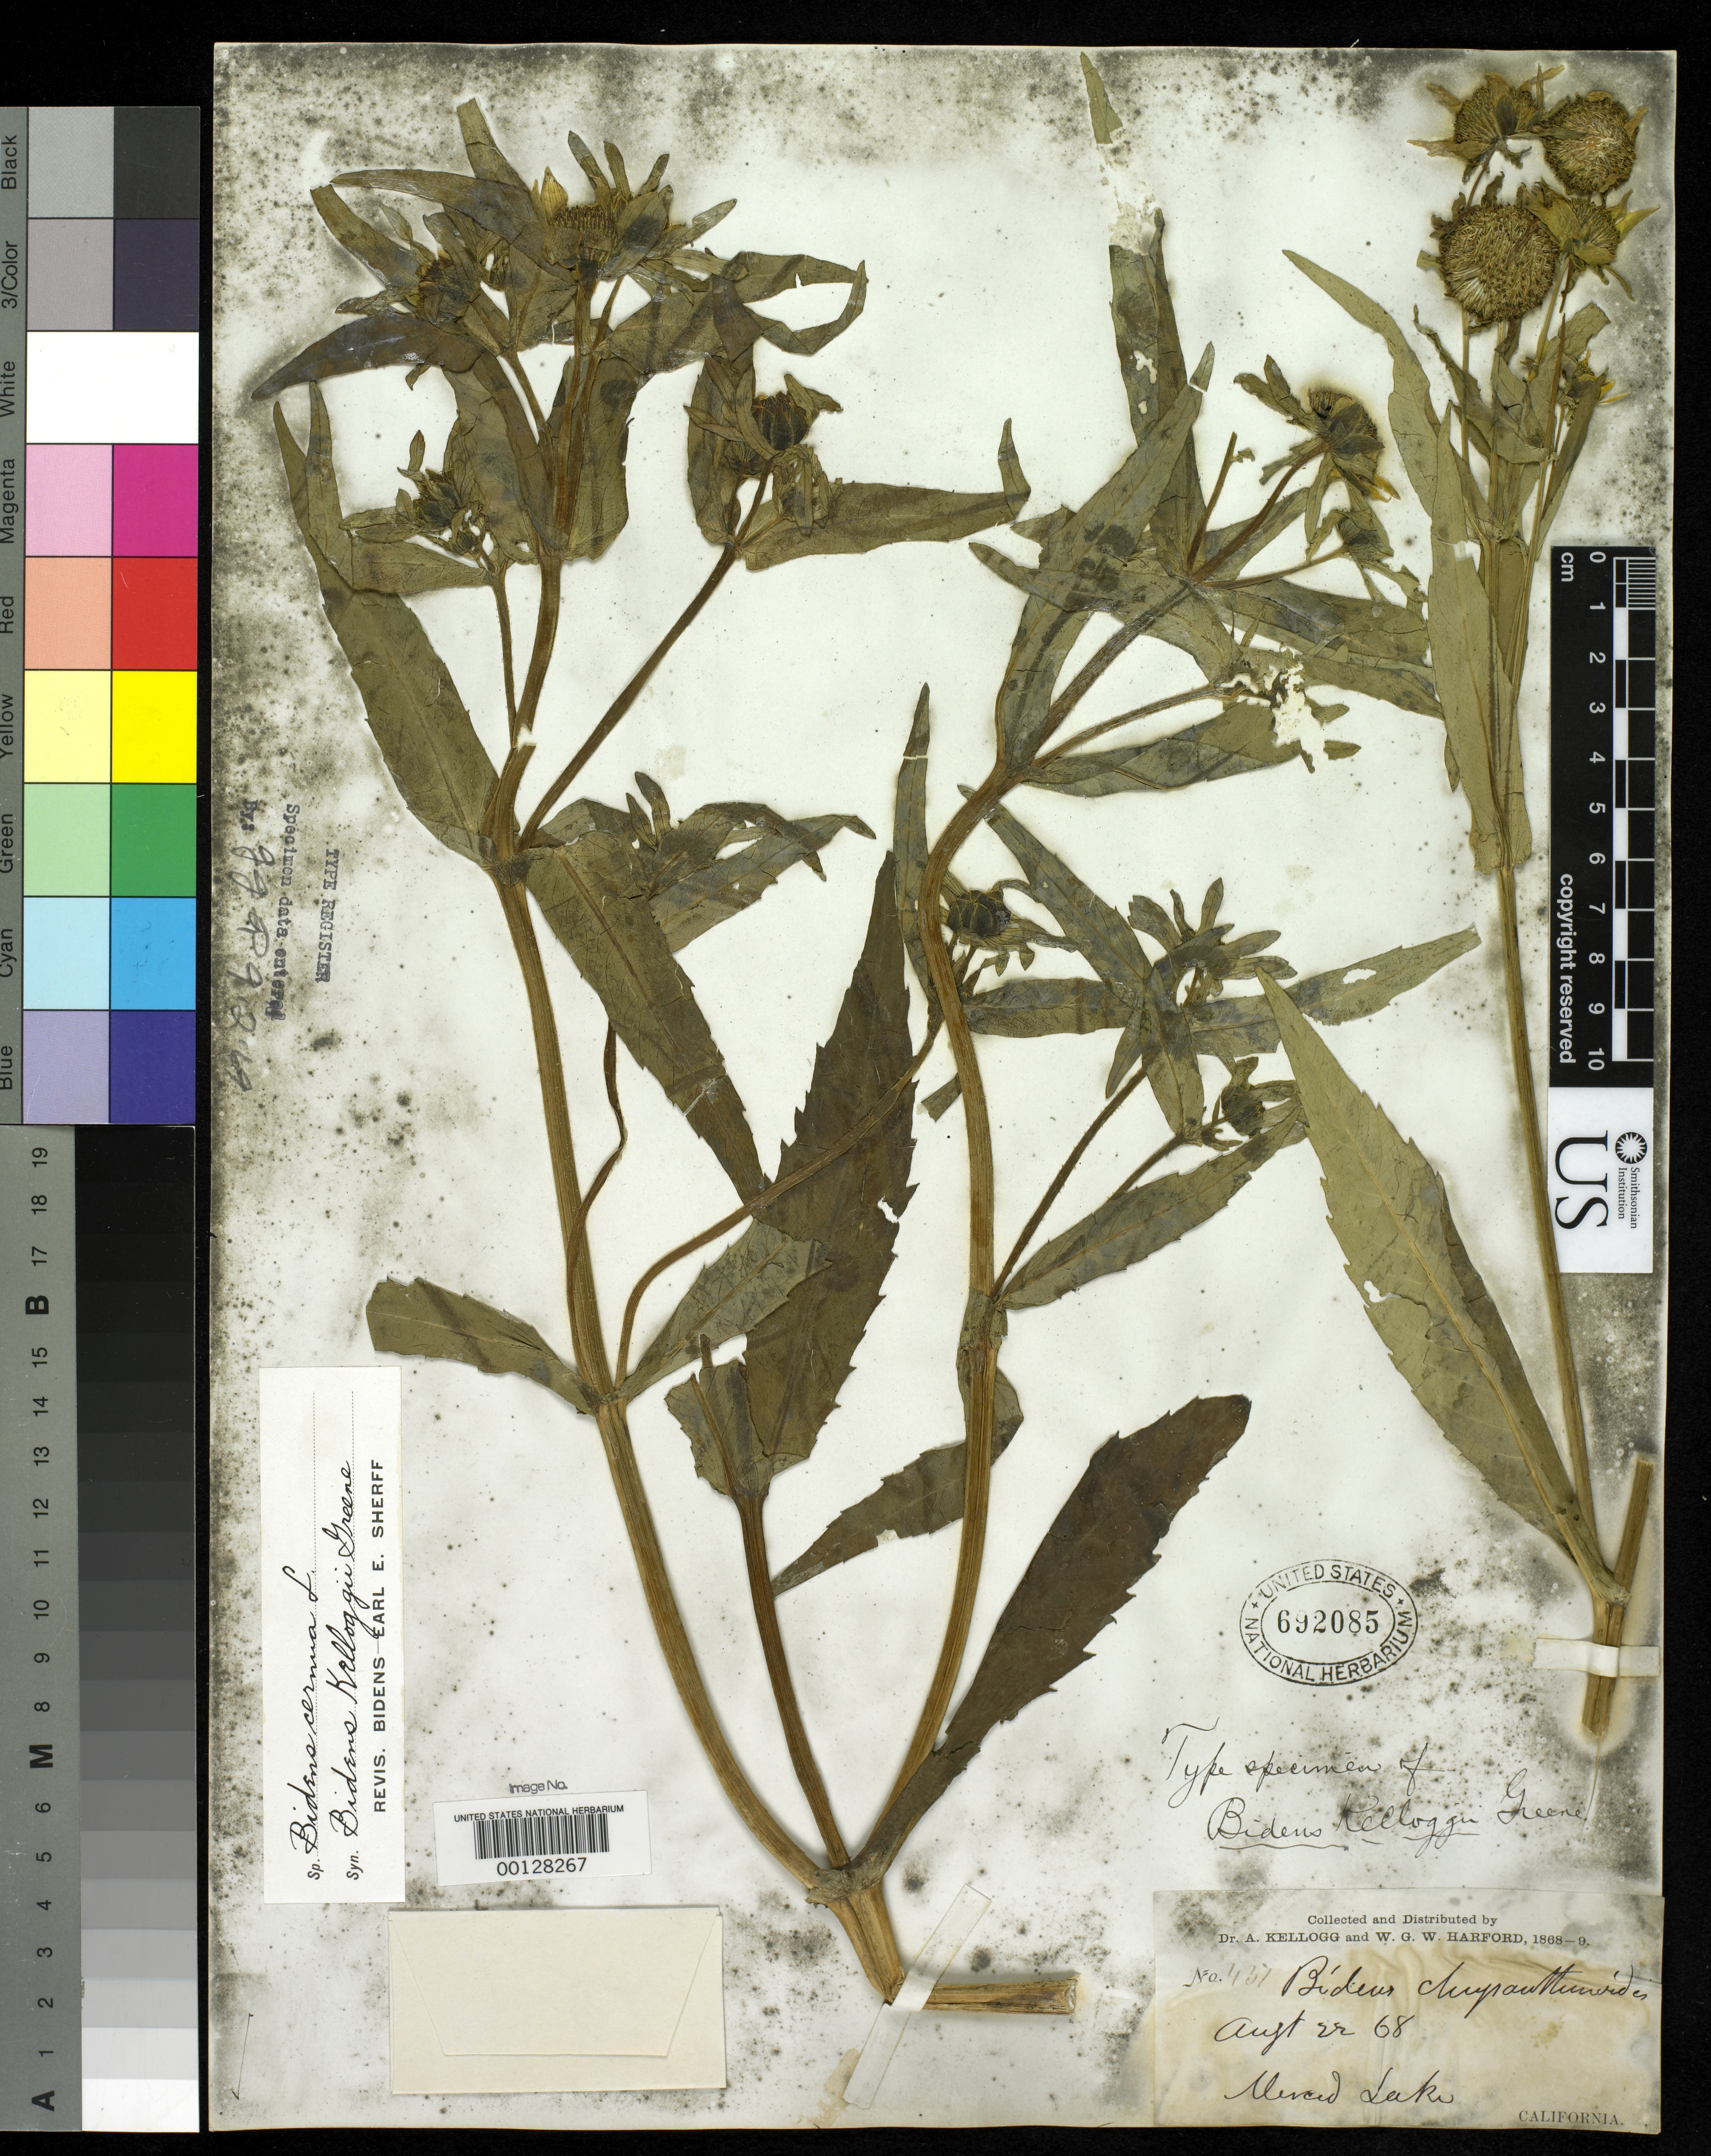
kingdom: Plantae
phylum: Tracheophyta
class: Magnoliopsida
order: Asterales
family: Asteraceae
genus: Bidens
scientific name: Bidens kelloggii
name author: Greene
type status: Isotype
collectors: A. Kellogg & W. G. W. Harford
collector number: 437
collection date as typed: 22 Aug 1868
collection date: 1868-08-22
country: United States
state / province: California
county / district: San Francisco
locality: San Francisco, Lake Merced.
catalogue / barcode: US 692085